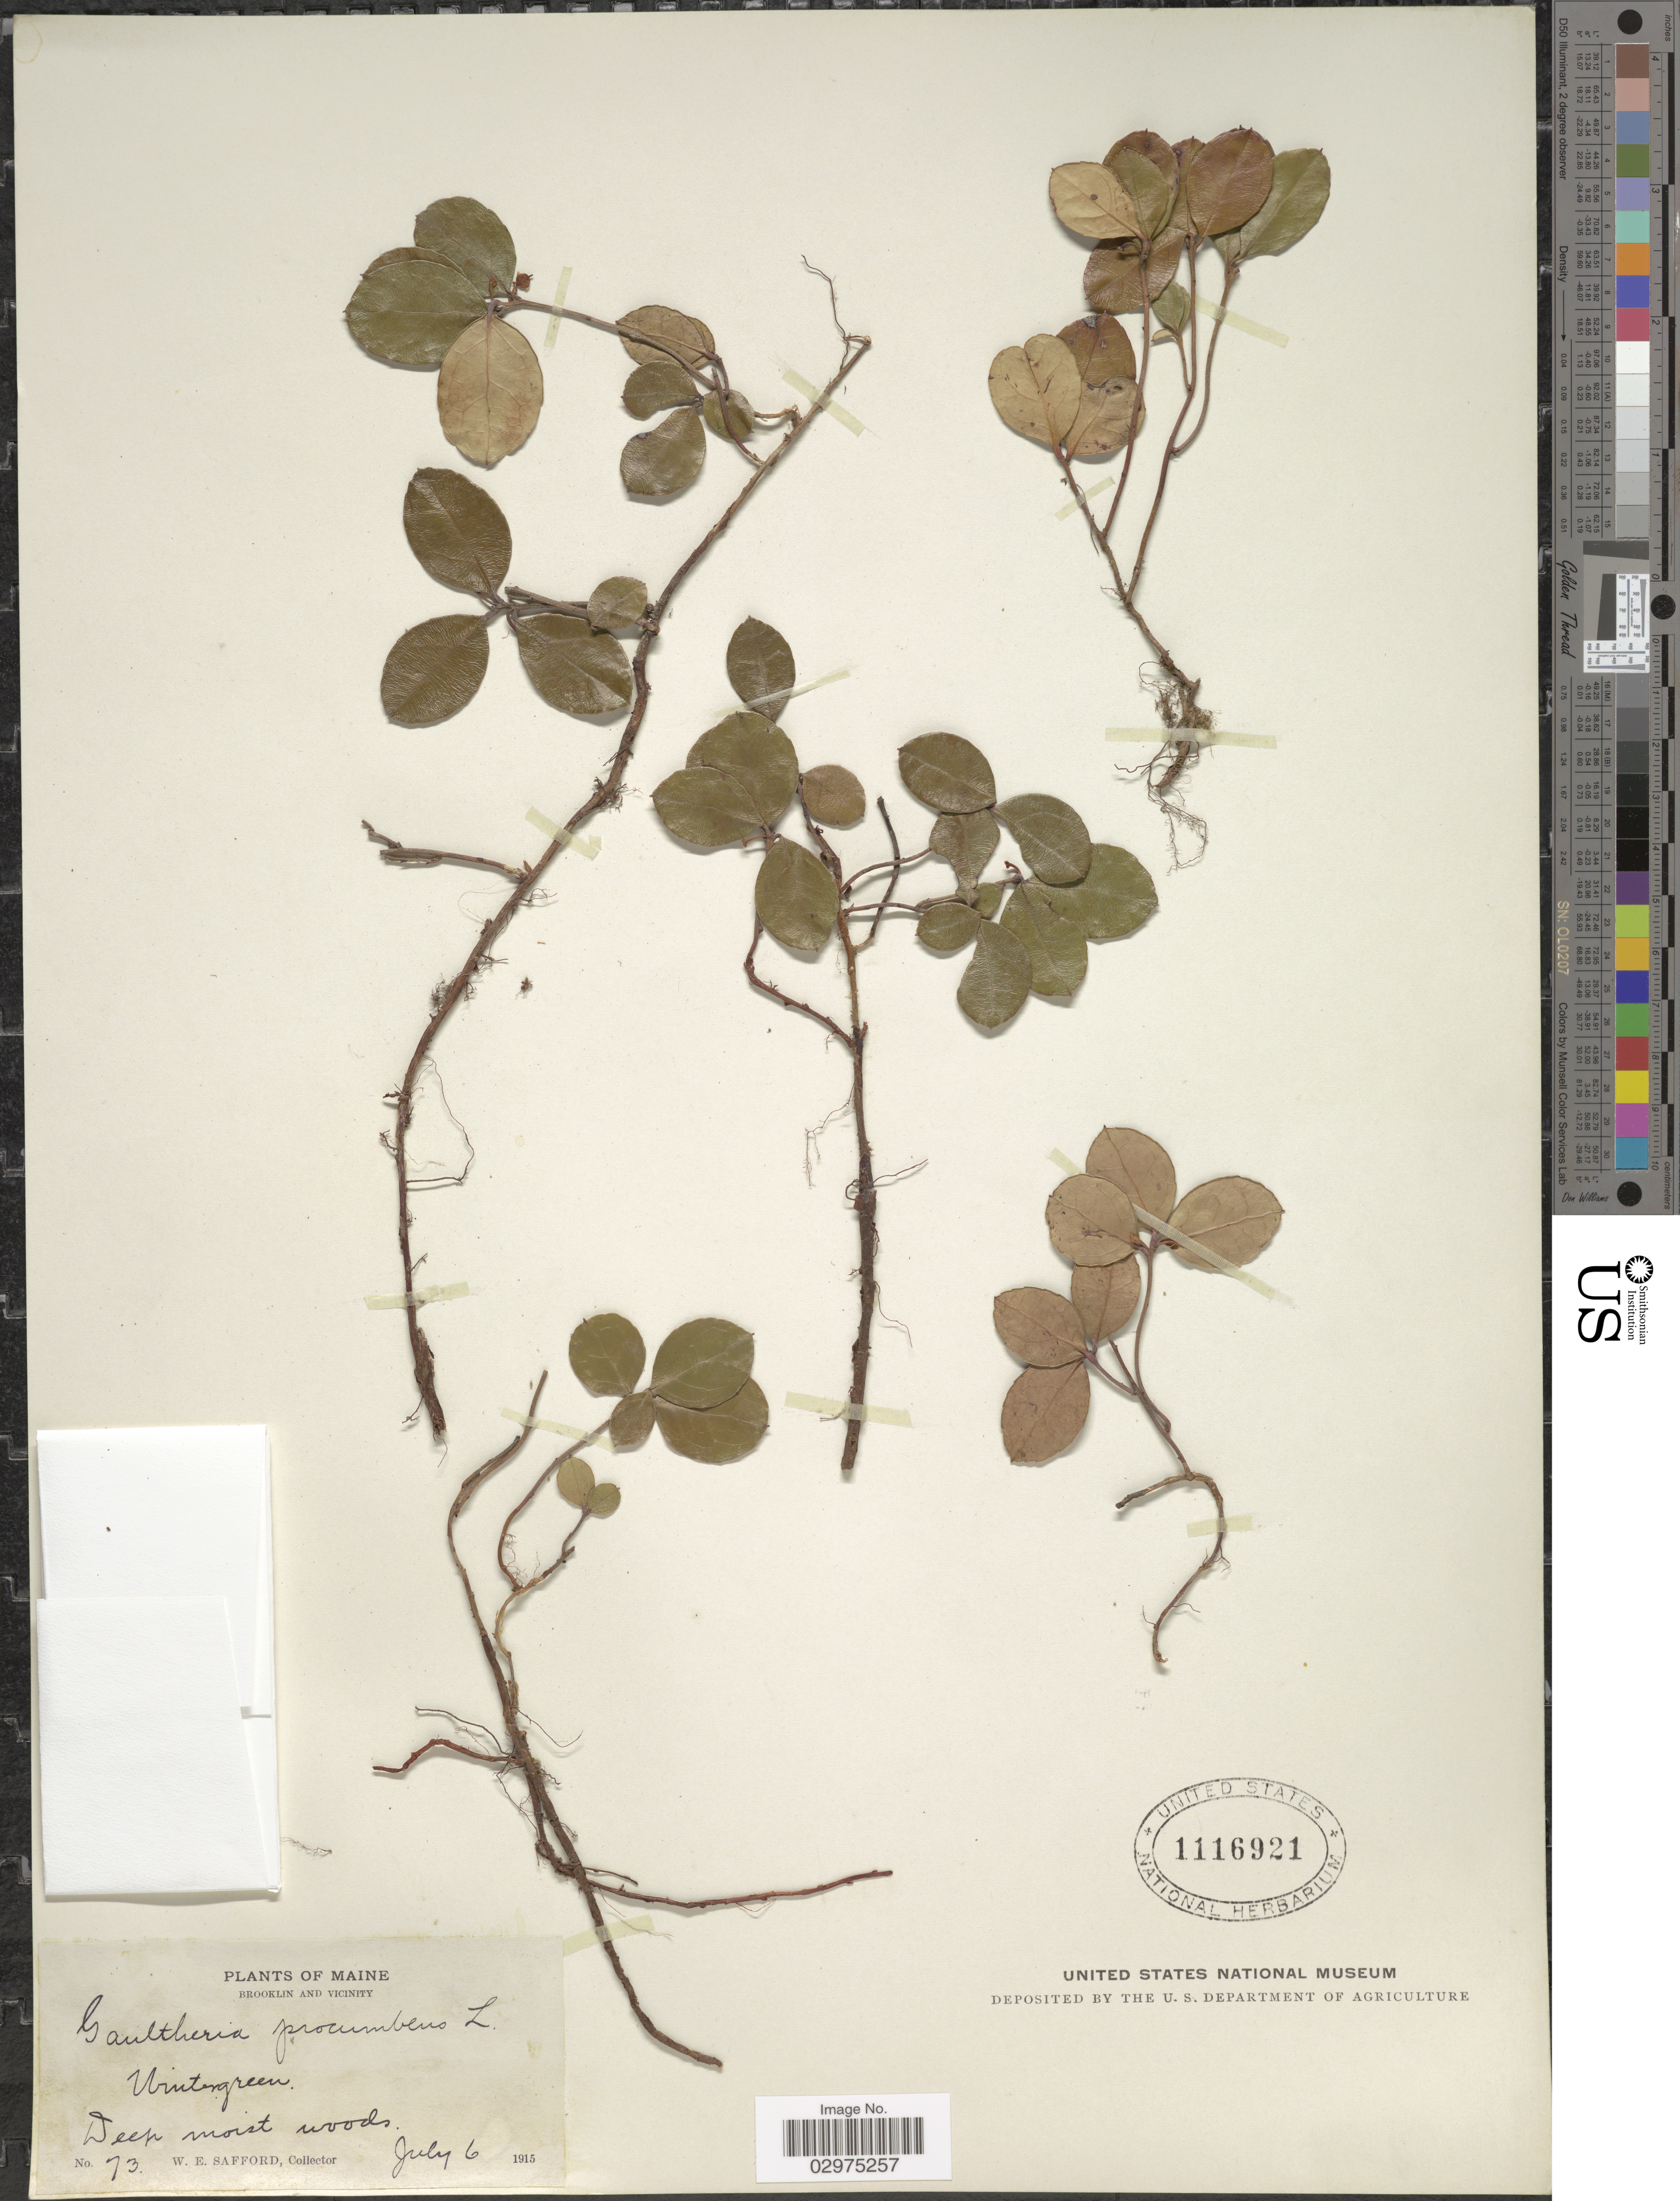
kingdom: Plantae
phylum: Tracheophyta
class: Magnoliopsida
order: Ericales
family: Ericaceae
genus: Gaultheria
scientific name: Gaultheria procumbens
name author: L.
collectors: W. E. Safford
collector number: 73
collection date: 1915-07-06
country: United States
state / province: Maine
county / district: Hancock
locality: Brooklyn and vicinity.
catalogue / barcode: US 1116921